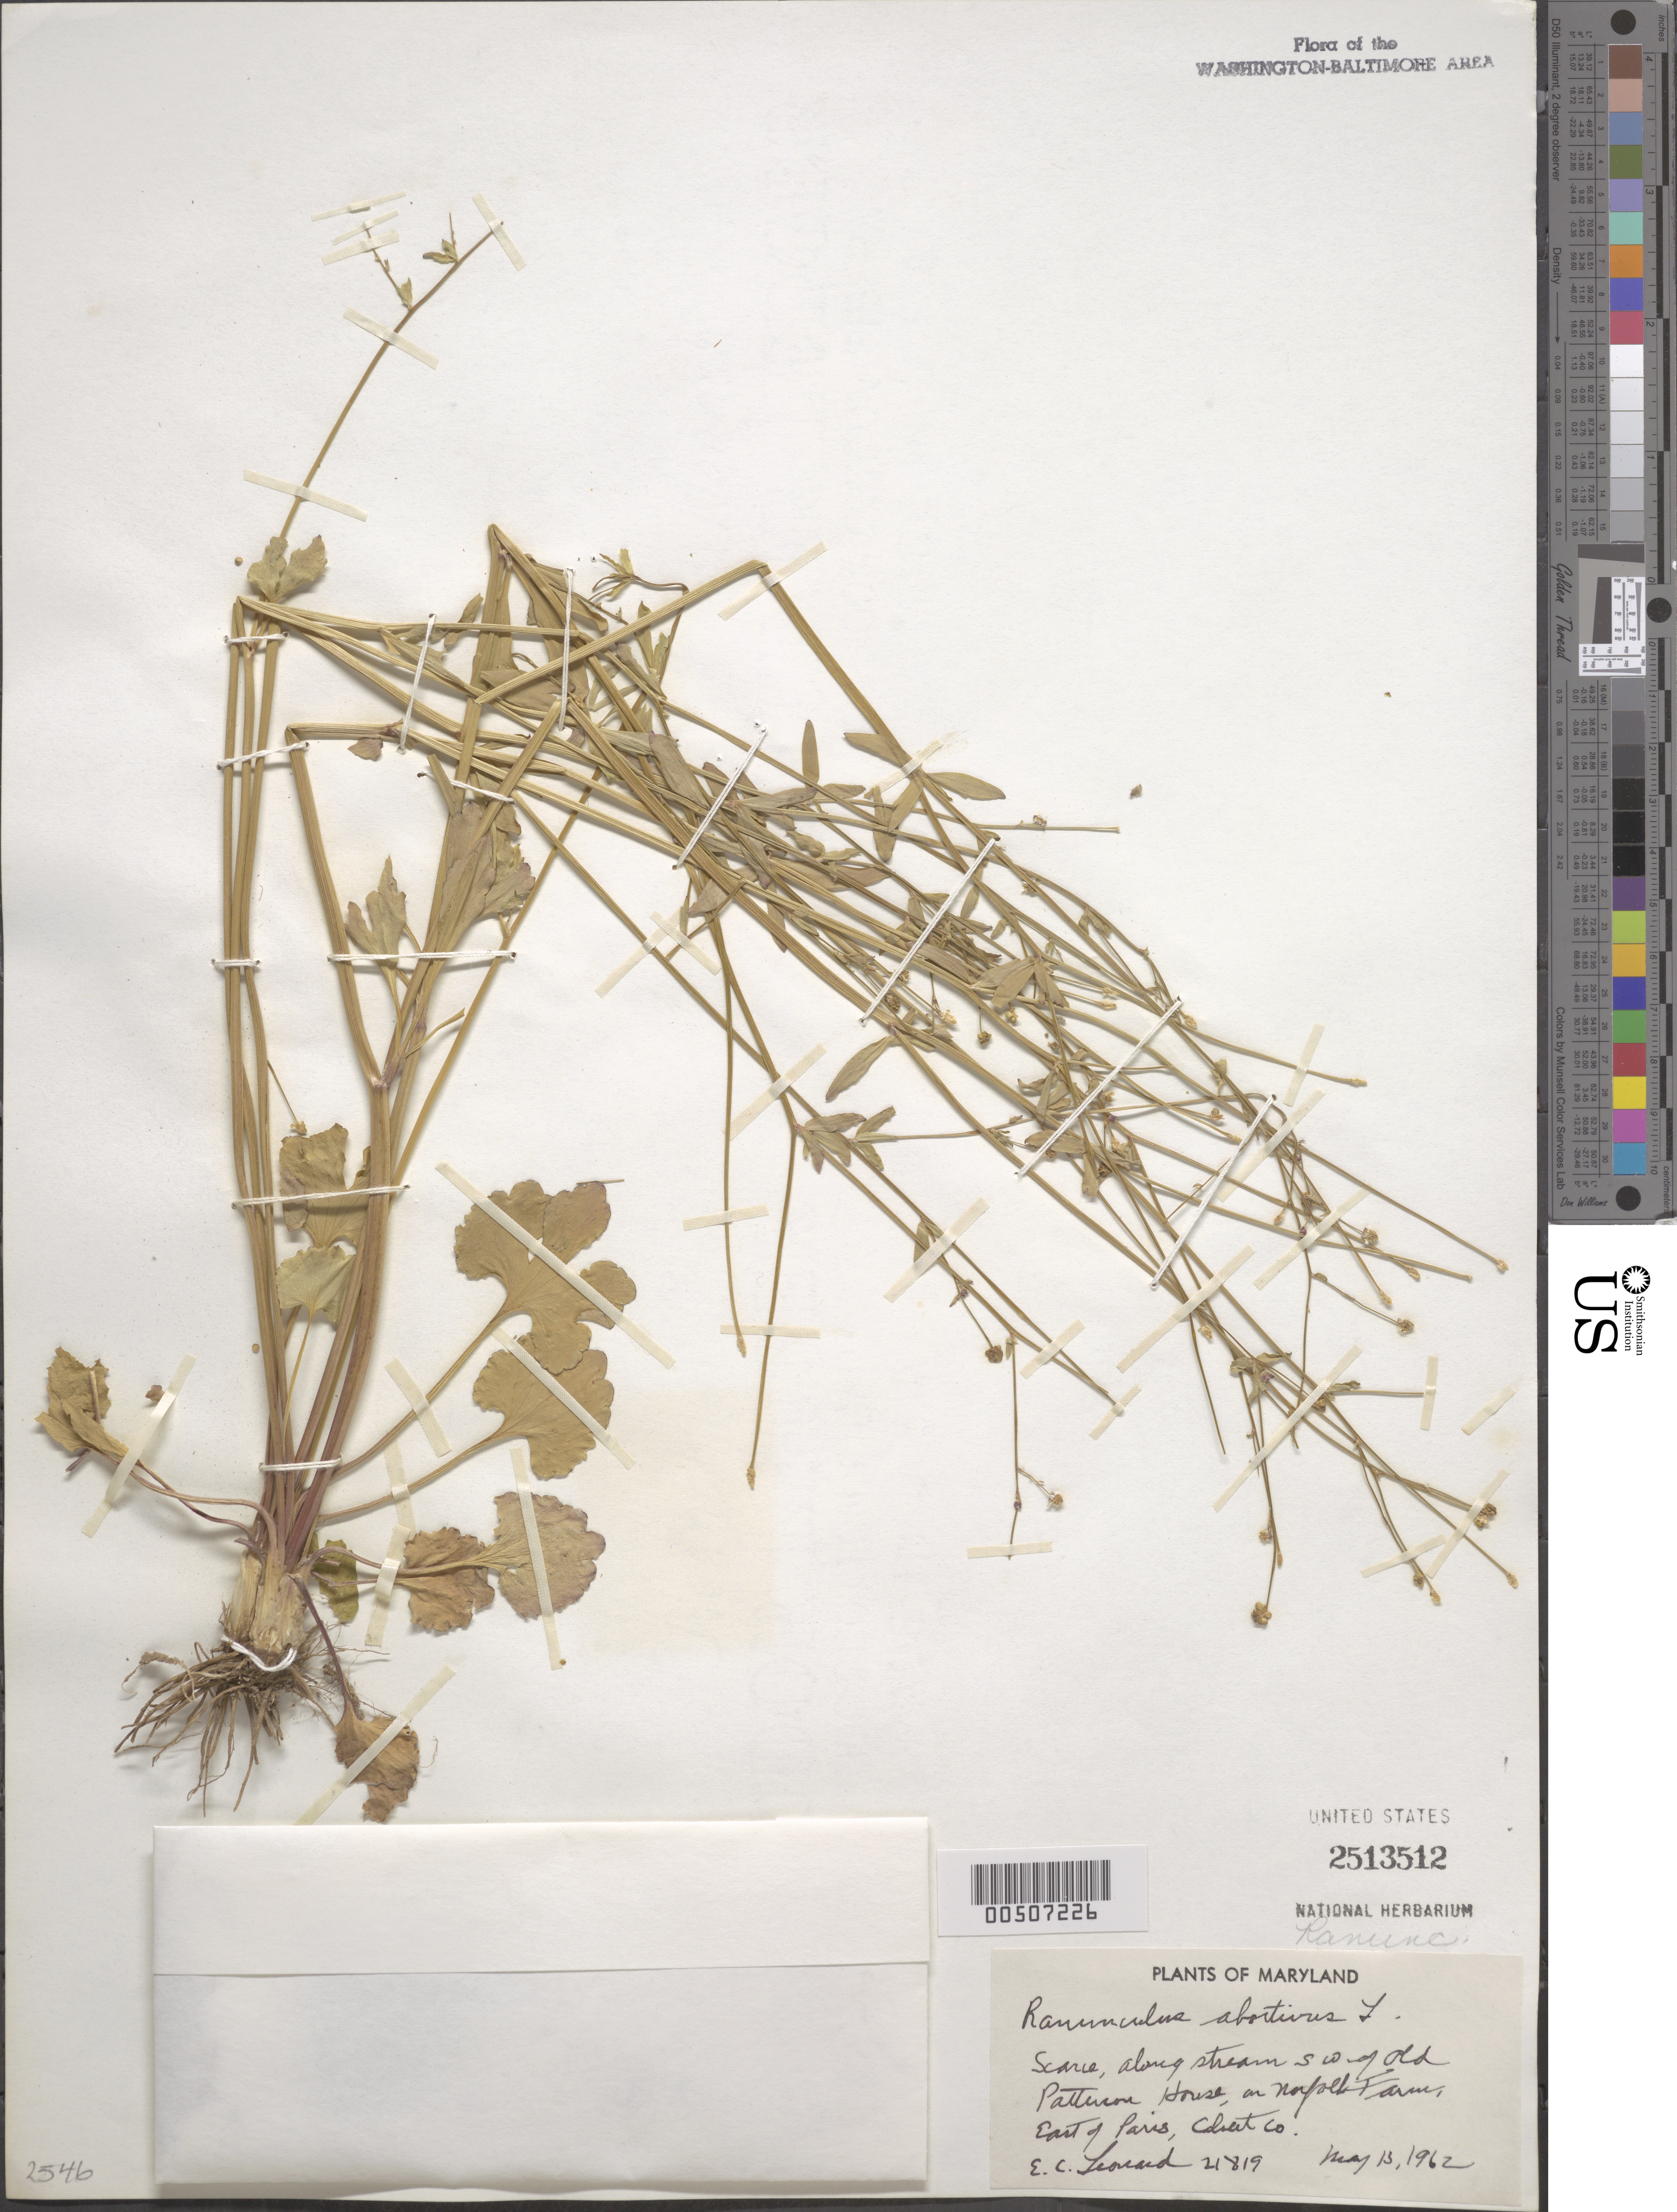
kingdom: Plantae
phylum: Tracheophyta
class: Magnoliopsida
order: Ranunculales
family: Ranunculaceae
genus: Ranunculus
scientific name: Ranunculus abortivus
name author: L.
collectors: E. C. Leonard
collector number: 21819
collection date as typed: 13 May 1962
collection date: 1962-05-13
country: United States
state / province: Maryland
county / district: Calvert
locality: SW of Old Patterson House on Norfolk Farm, E of Paris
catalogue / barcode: US 2513512